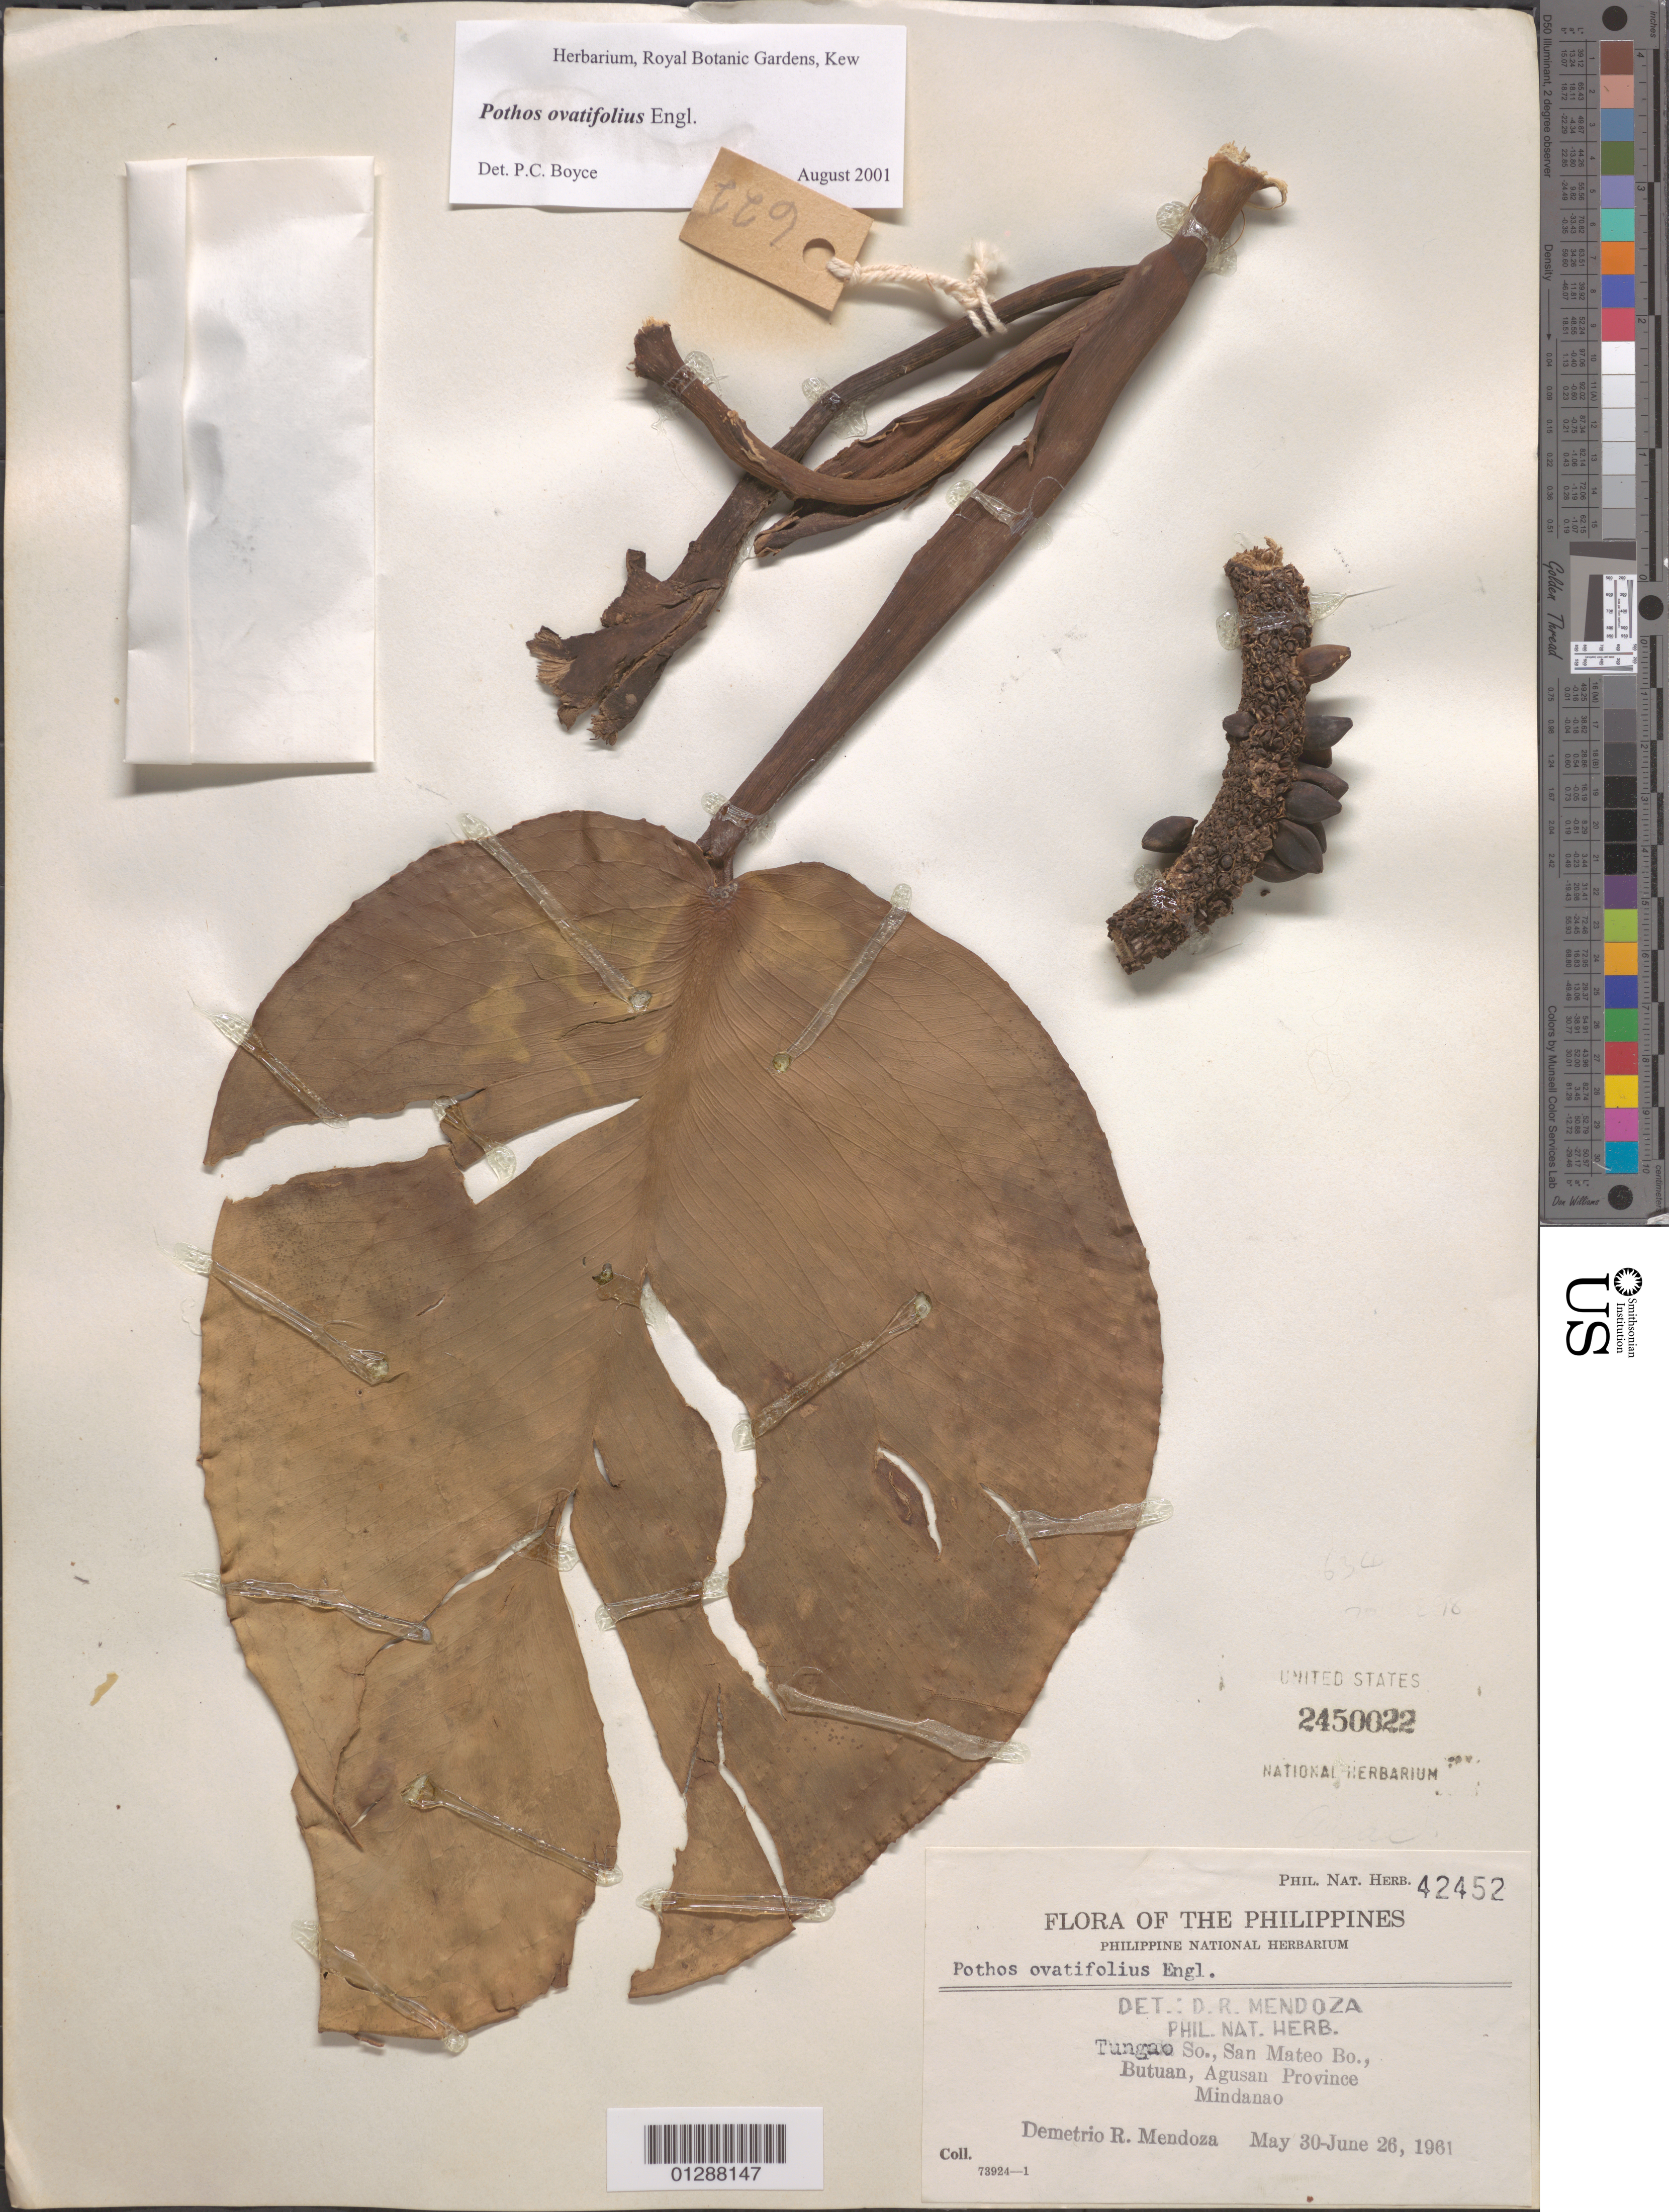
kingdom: Plantae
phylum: Tracheophyta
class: Liliopsida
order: Alismatales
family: Araceae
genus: Pothos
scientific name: Pothos ovatifolius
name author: Engl.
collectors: D. Mendoza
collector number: Phil. Nat. Herb. 42452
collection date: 1961-05-30/1961-06-26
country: Philippines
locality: Tungao So., San Mateo Bo., Butuan, Agusan Province. Mindanao.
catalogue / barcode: US 2450022